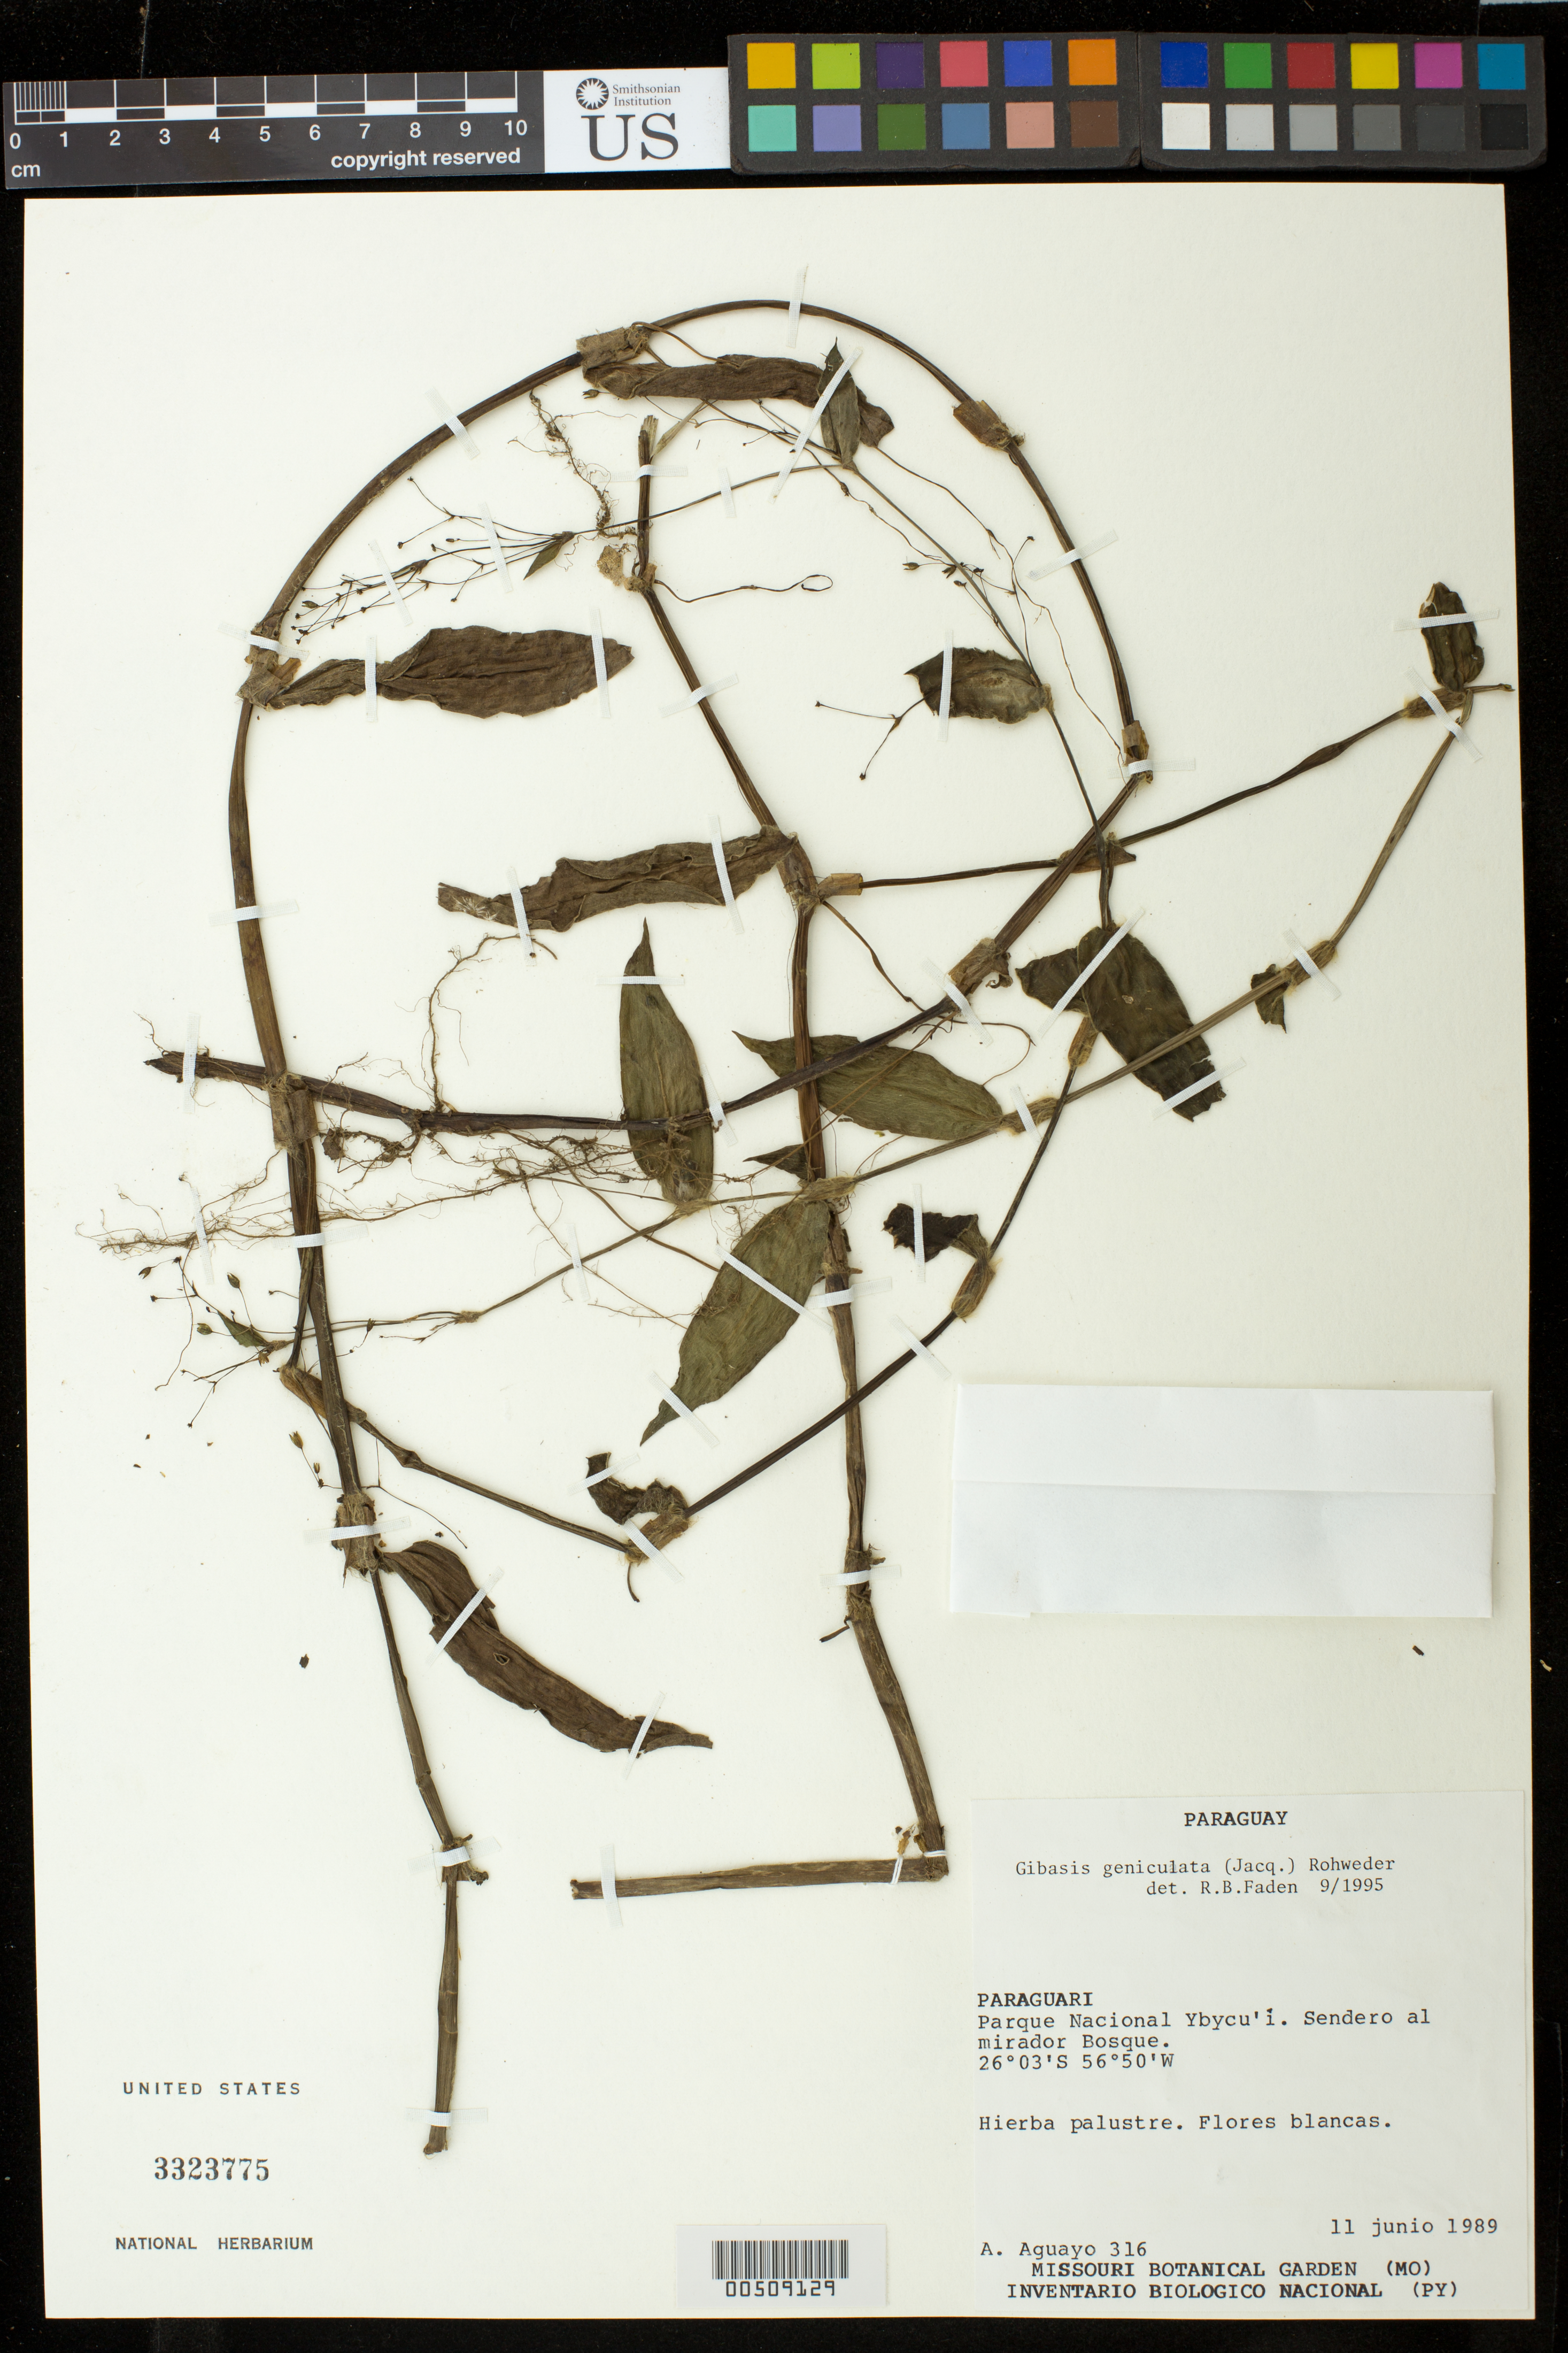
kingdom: Plantae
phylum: Tracheophyta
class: Liliopsida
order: Commelinales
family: Commelinaceae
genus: Gibasis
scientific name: Gibasis geniculata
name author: (Jacq.) Rohweder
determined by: Faden, Robert B., (US), Smithsonian Institution - National Museum of Natural History (UNITED STATES)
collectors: A. Aguayo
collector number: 316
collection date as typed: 11 Jun 1989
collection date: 1989-06-11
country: Paraguay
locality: Ybycui national park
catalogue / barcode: US 3323775